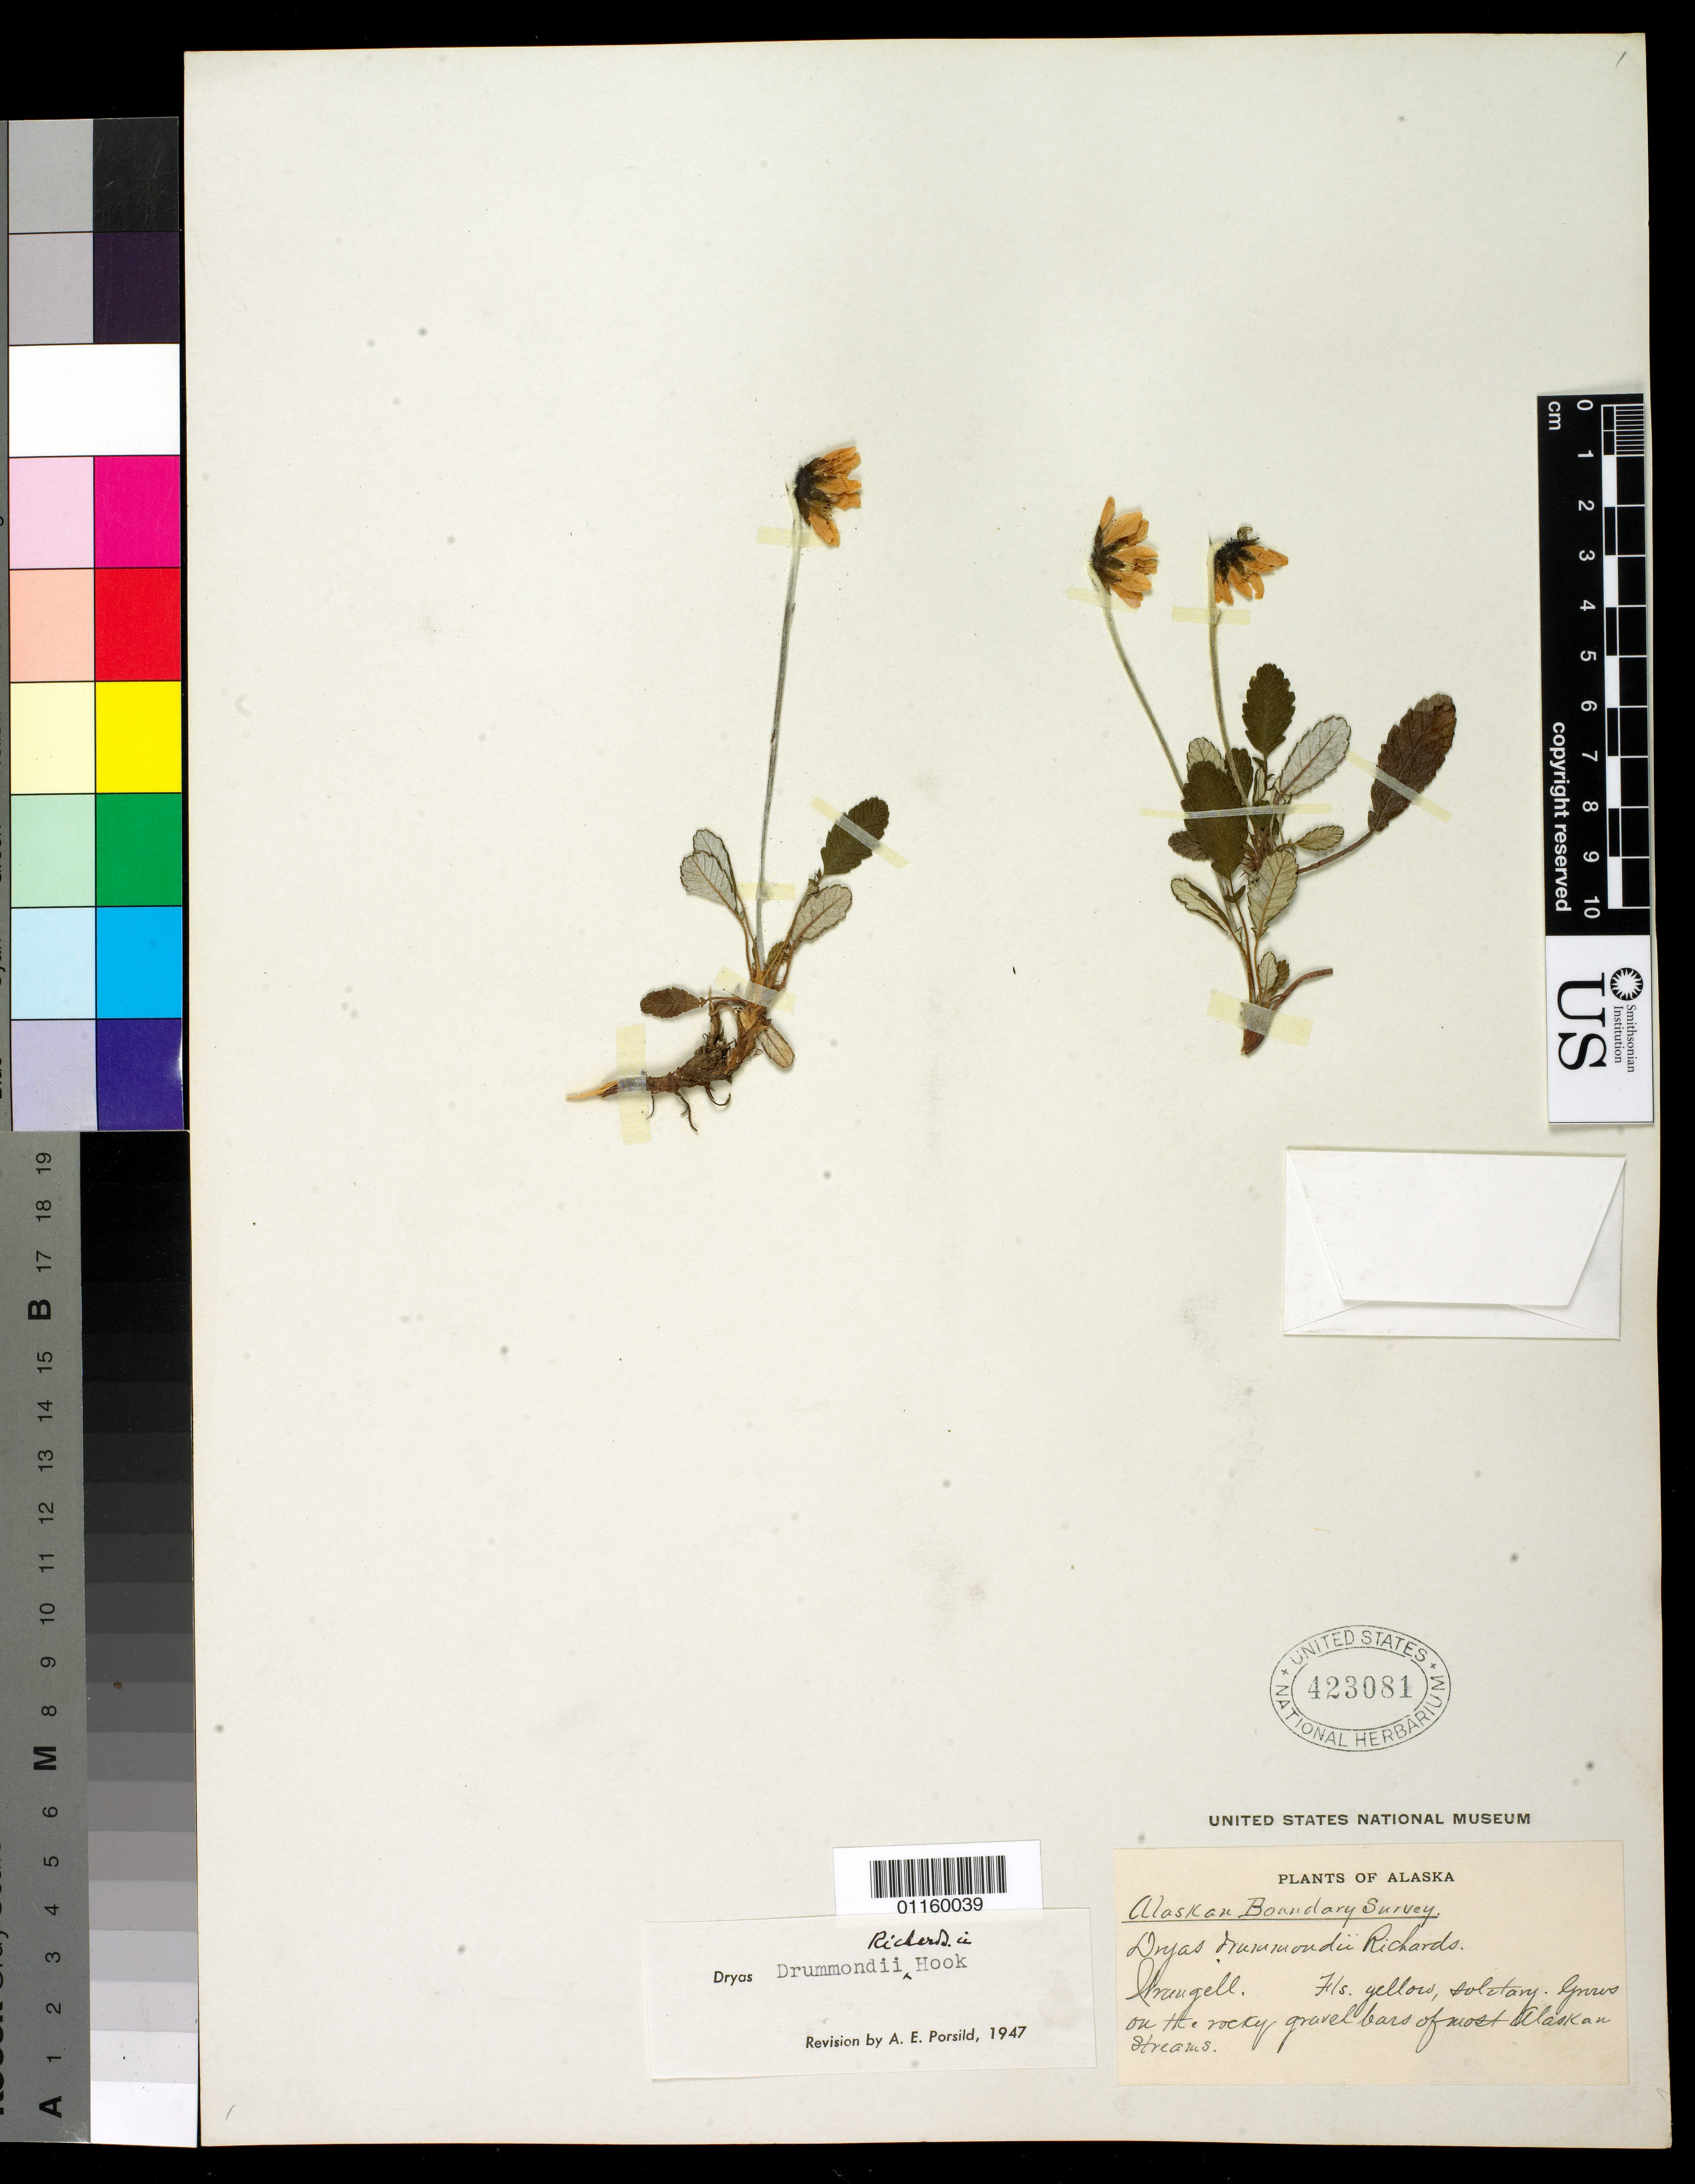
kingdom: Plantae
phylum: Tracheophyta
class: Magnoliopsida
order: Rosales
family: Rosaceae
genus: Dryas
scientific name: Dryas drummondii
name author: Hook. & Richardson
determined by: Porsild, A. E.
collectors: F. P. Wrangell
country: United States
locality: On the rocky gravel bars of most Alaskan streams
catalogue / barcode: US 423081